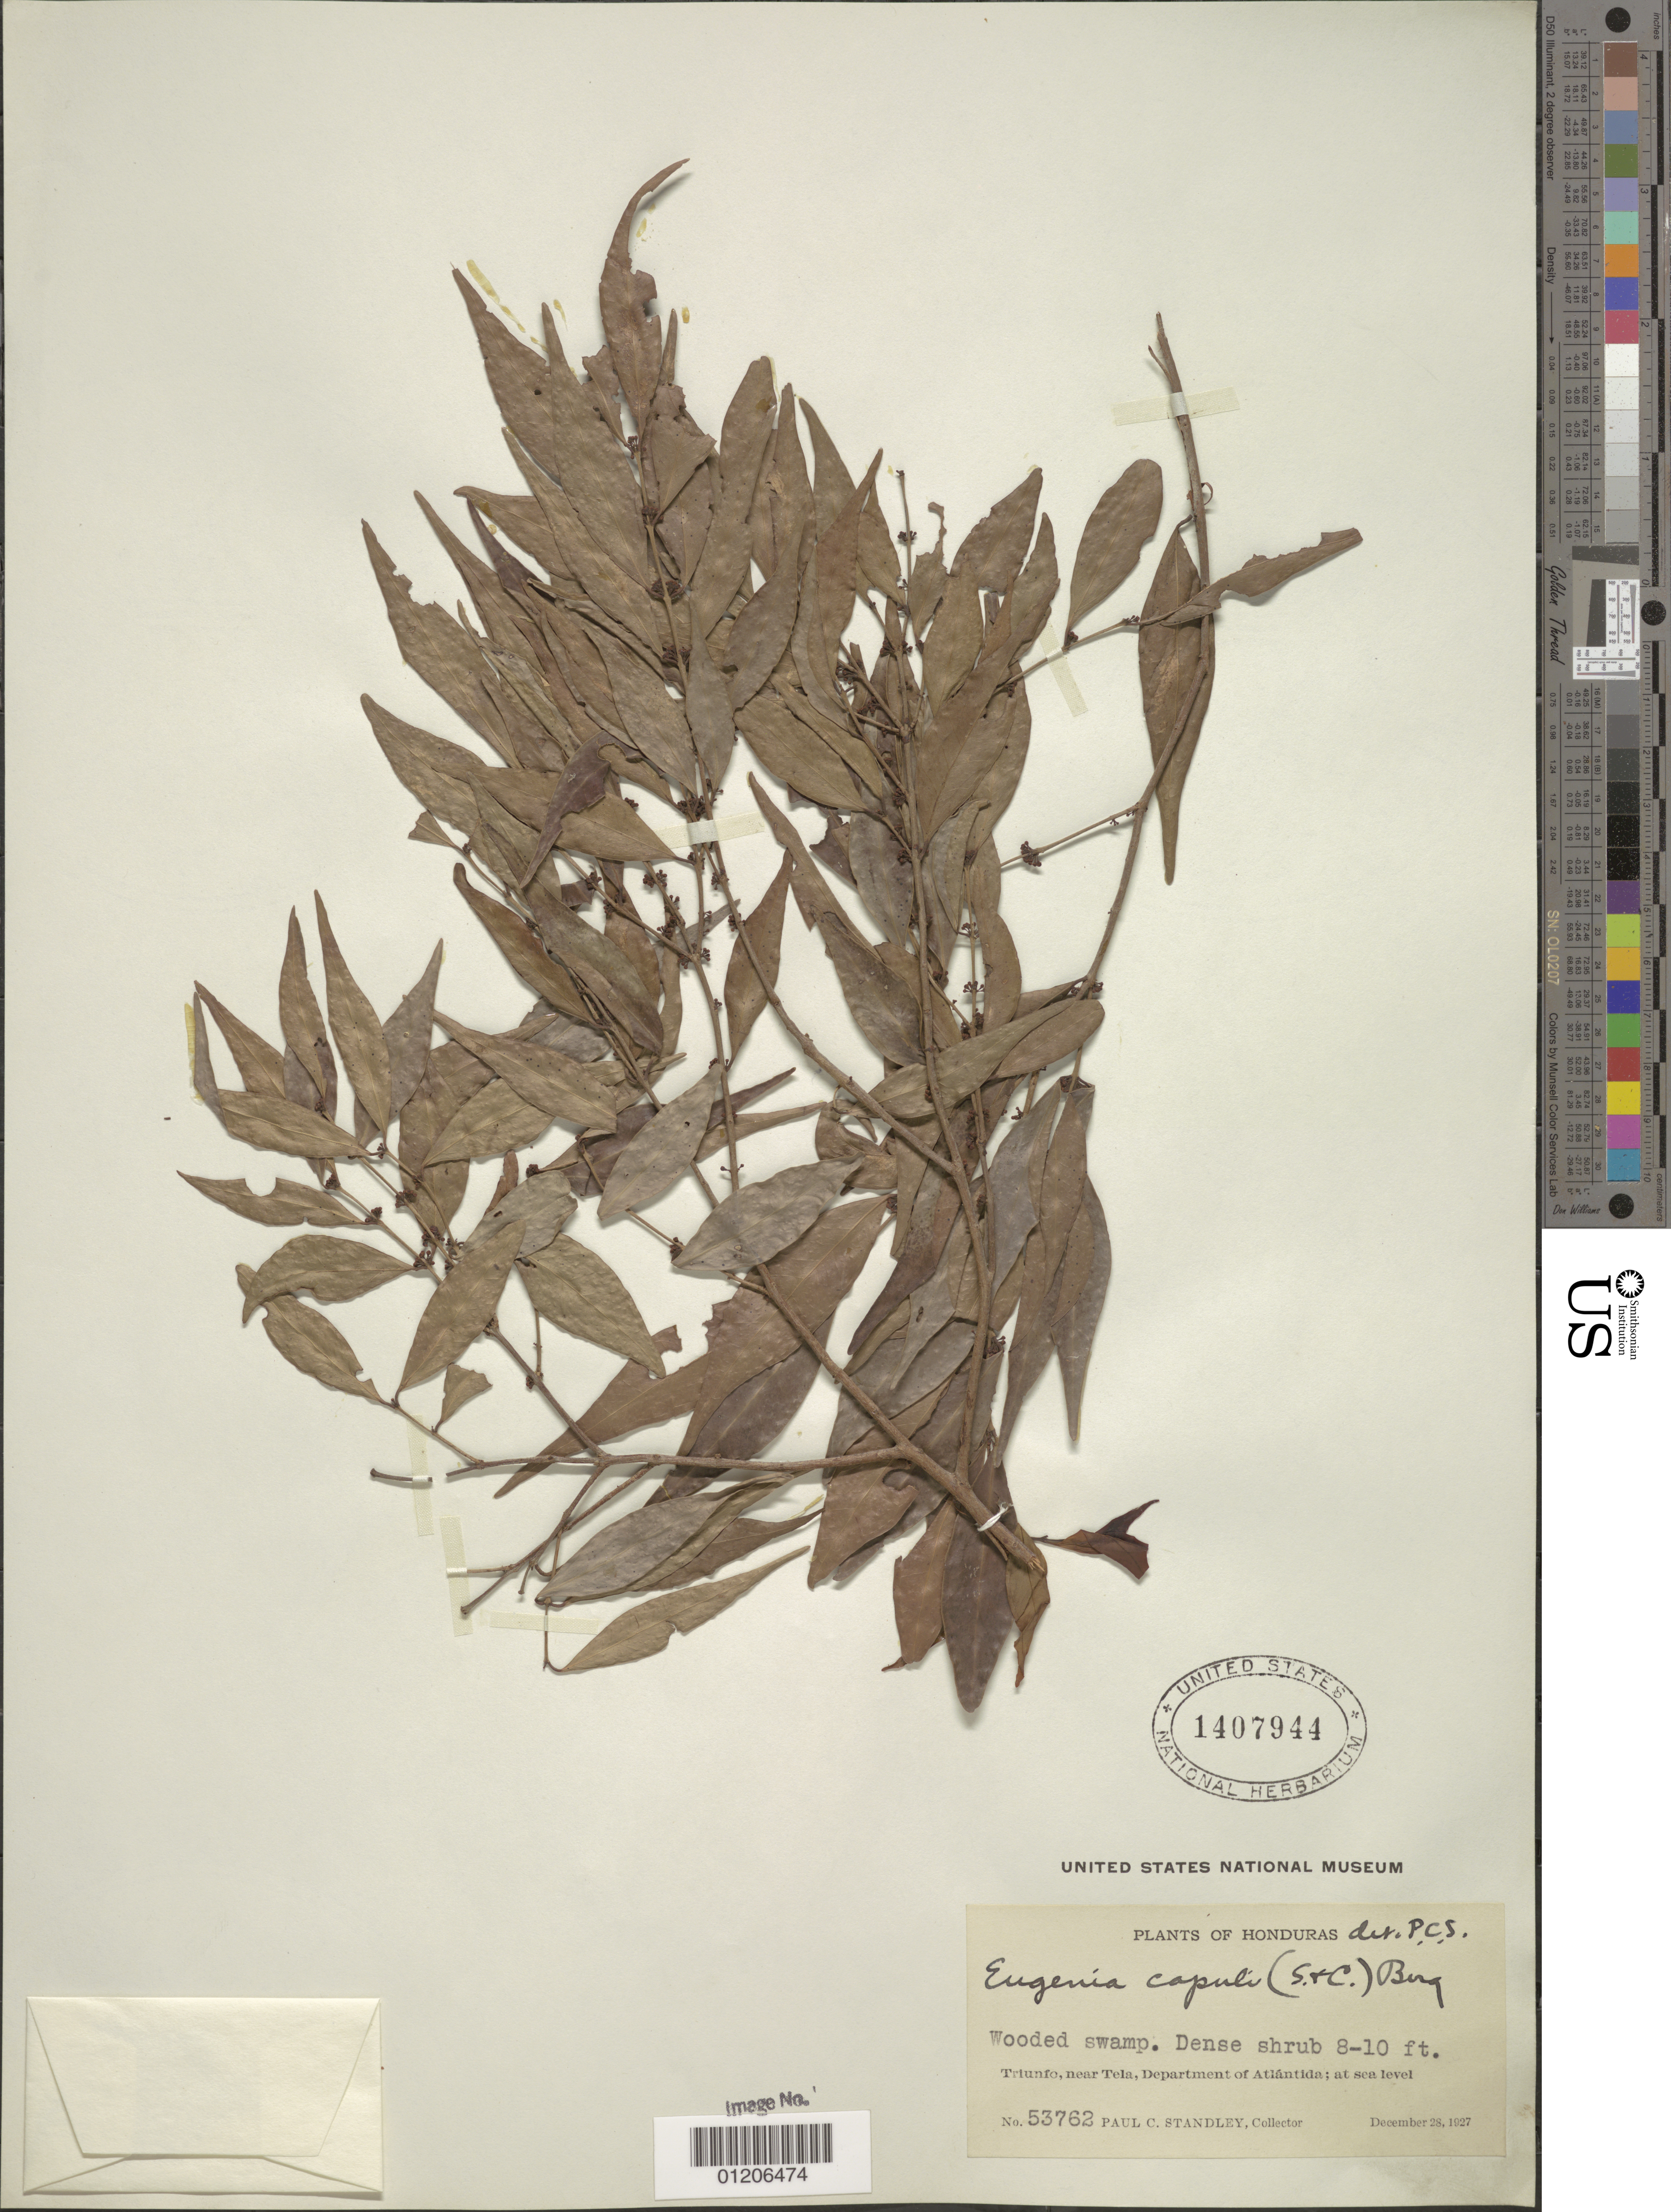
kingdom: Plantae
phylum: Tracheophyta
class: Magnoliopsida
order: Myrtales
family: Myrtaceae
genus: Eugenia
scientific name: Eugenia capuli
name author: (Schltdl. & Cham.) Hook. & Arn.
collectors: P. C. Standley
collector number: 53762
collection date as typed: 28 Dec 1927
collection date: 1927-12-28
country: Honduras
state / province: Atlántida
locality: Triunfo, near Tela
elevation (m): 0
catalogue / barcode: US 1407944